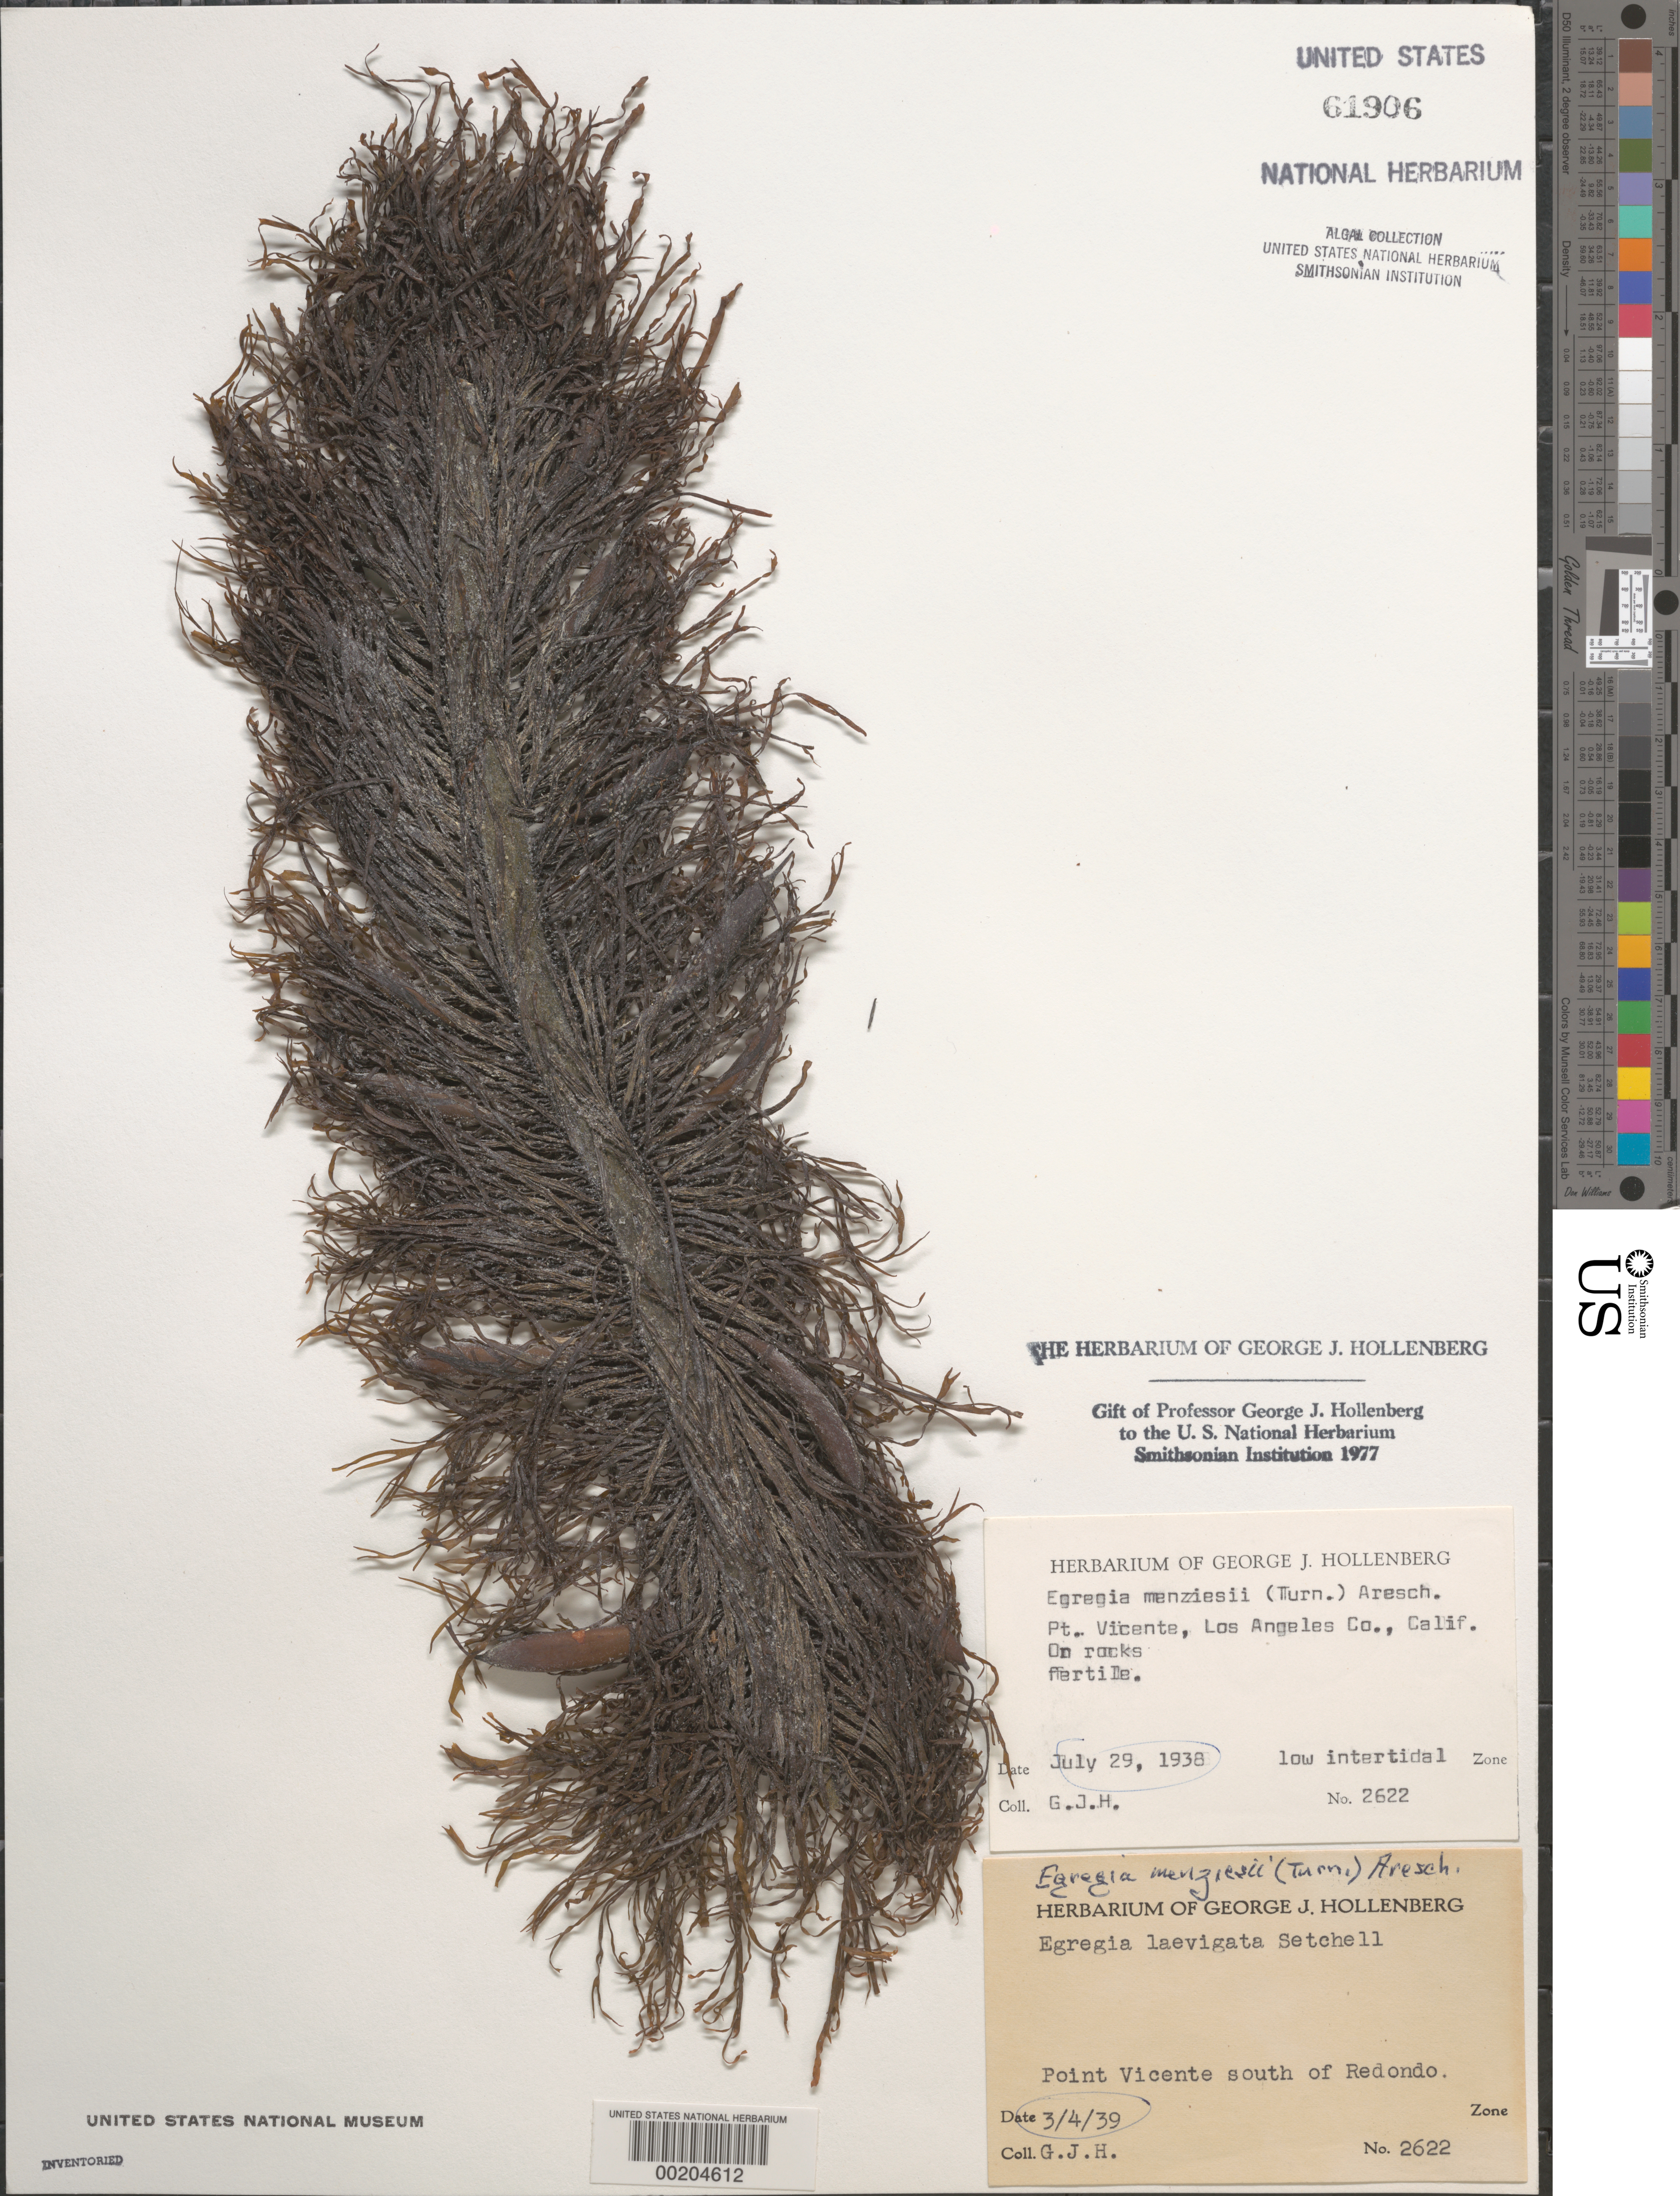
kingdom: Chromista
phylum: Ochrophyta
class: Phaeophyceae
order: Laminariales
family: Lessoniaceae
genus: Egregia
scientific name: Egregia menziesii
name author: (Turner) Aresch.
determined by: Hollenberg, George J.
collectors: G. Hollenberg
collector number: GJH 2622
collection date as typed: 04 Mar 1939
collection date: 1939-03-04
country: United States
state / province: California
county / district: Los Angeles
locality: Point Vicente, south of Redondo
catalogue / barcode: US 61906